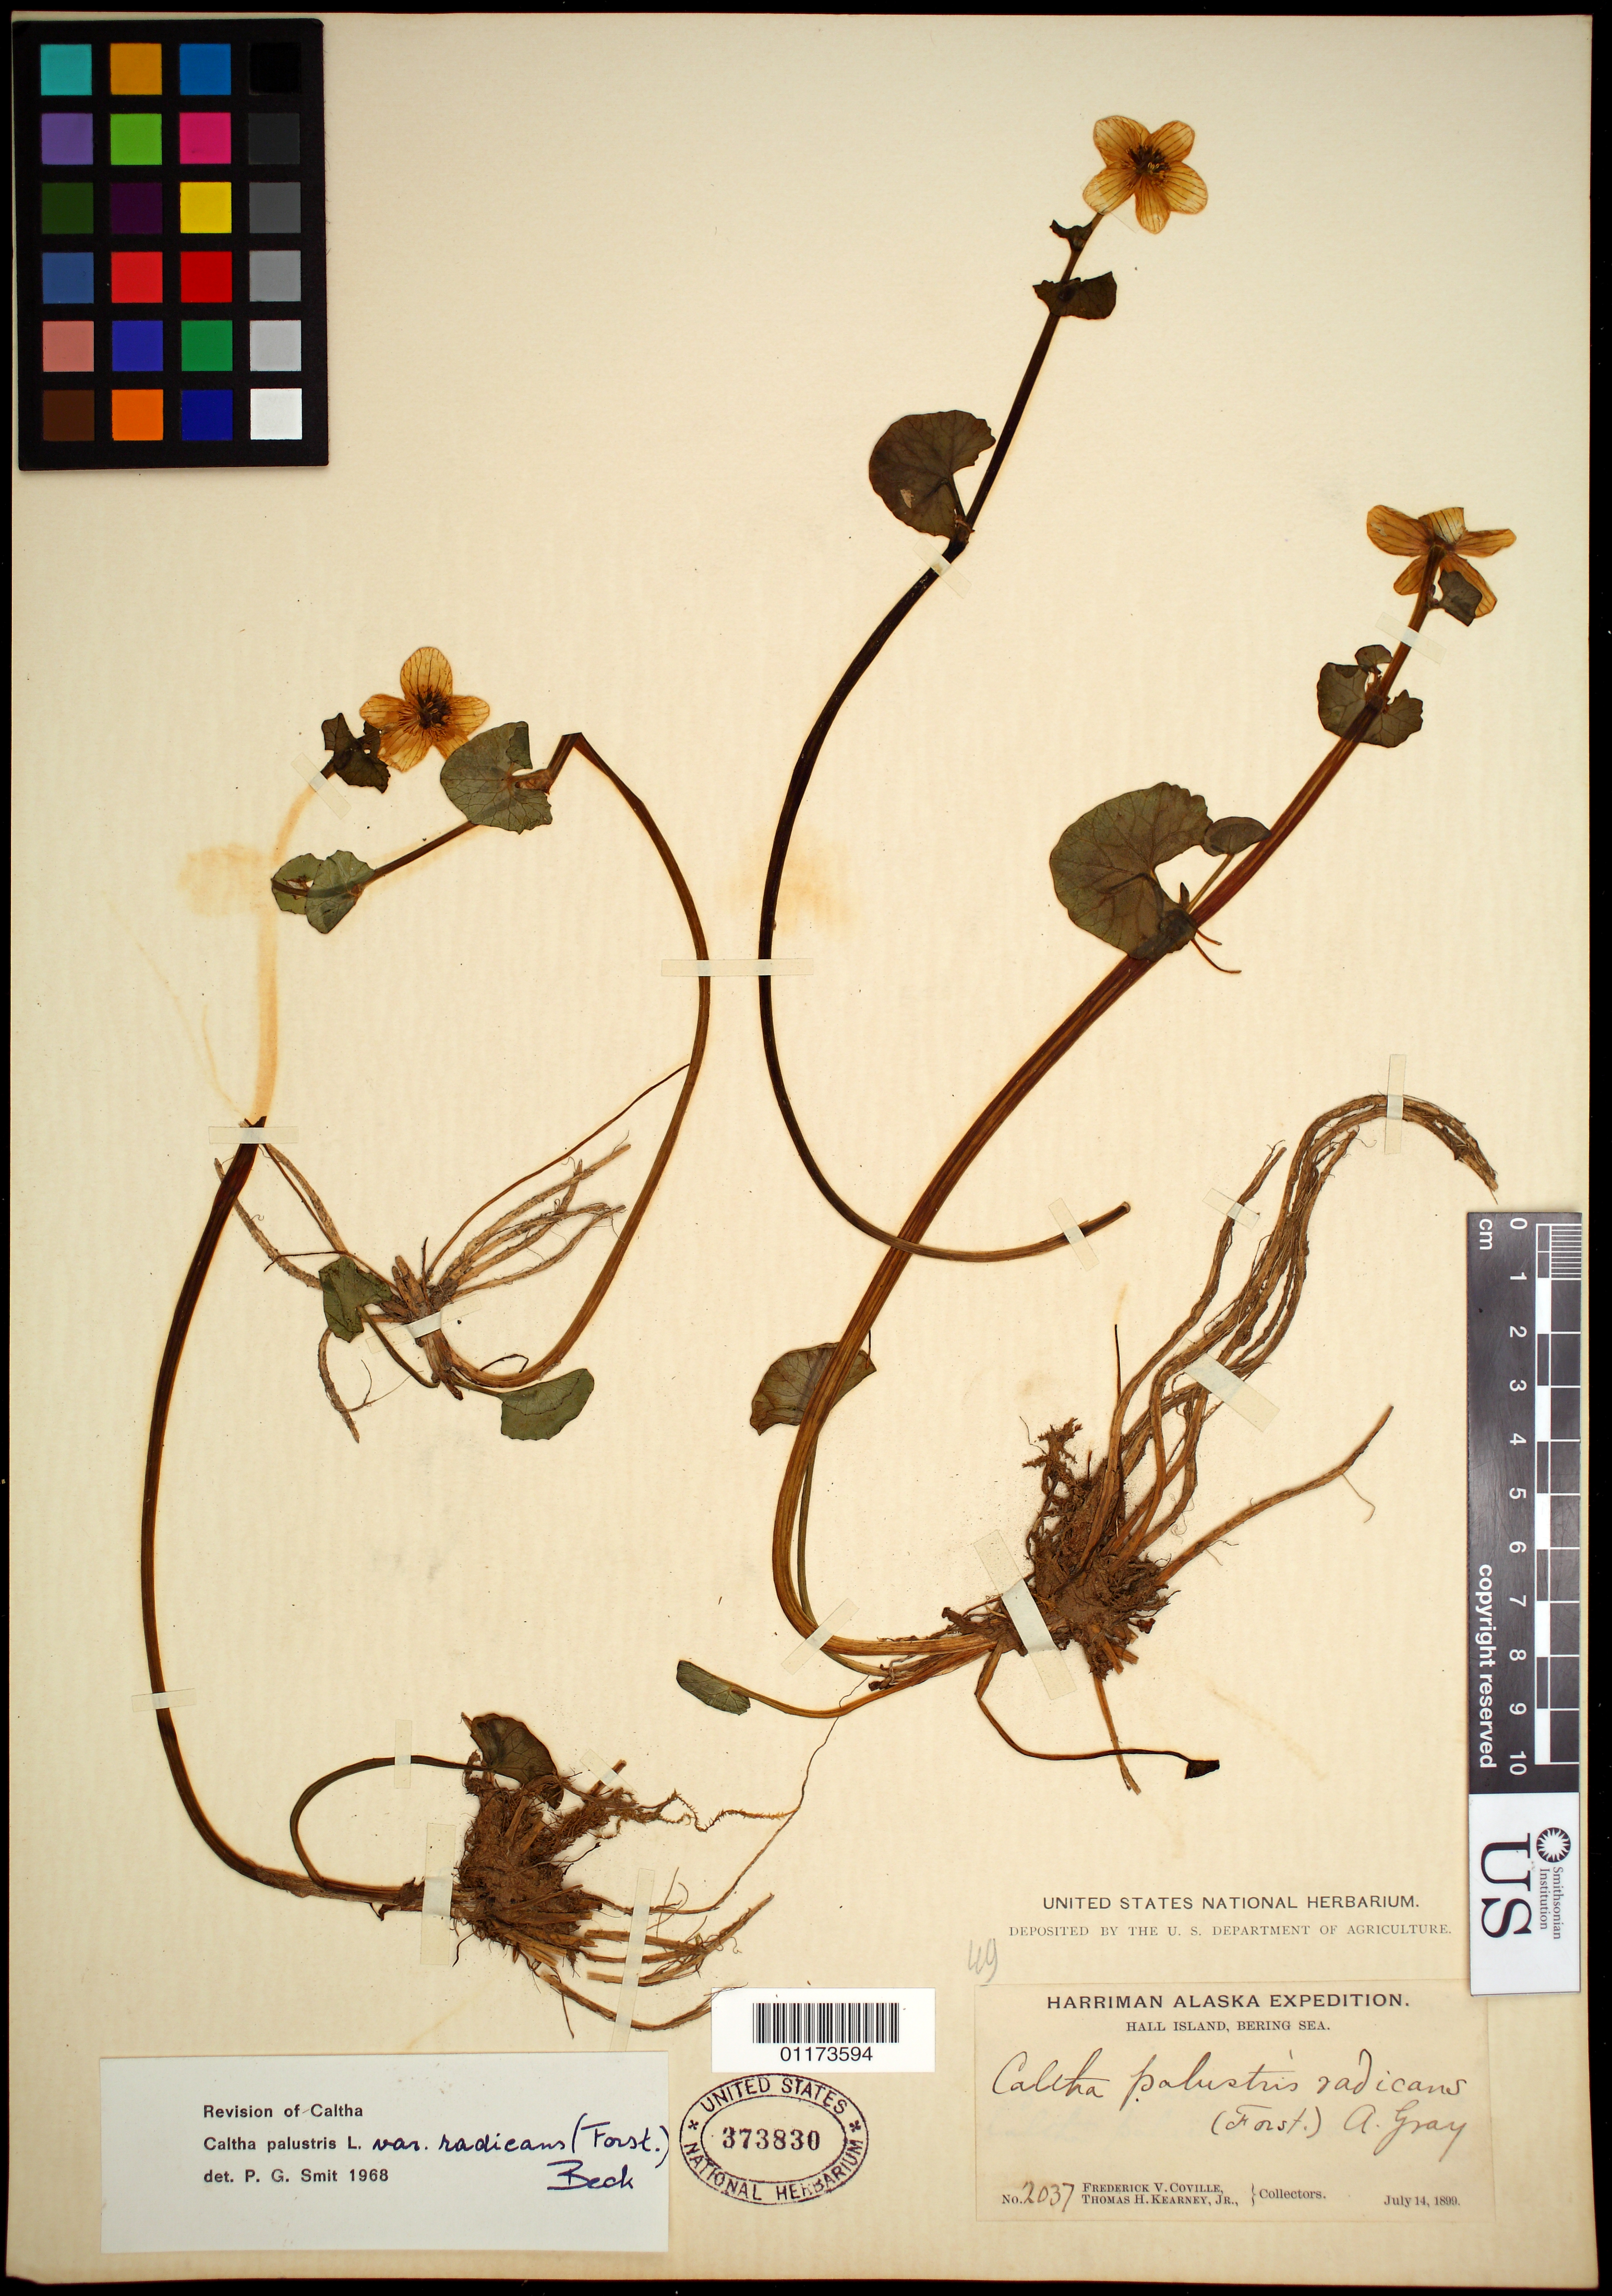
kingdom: Plantae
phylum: Tracheophyta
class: Magnoliopsida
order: Ranunculales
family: Ranunculaceae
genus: Caltha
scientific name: Caltha palustris var. radicans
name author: (T.F. Forst) Beck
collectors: F. V. Coville & T. H. Kearney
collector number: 2037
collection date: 1899-07-14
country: United States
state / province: Alaska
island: Hall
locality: Hall Island, Bering Sea.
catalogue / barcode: US 373830